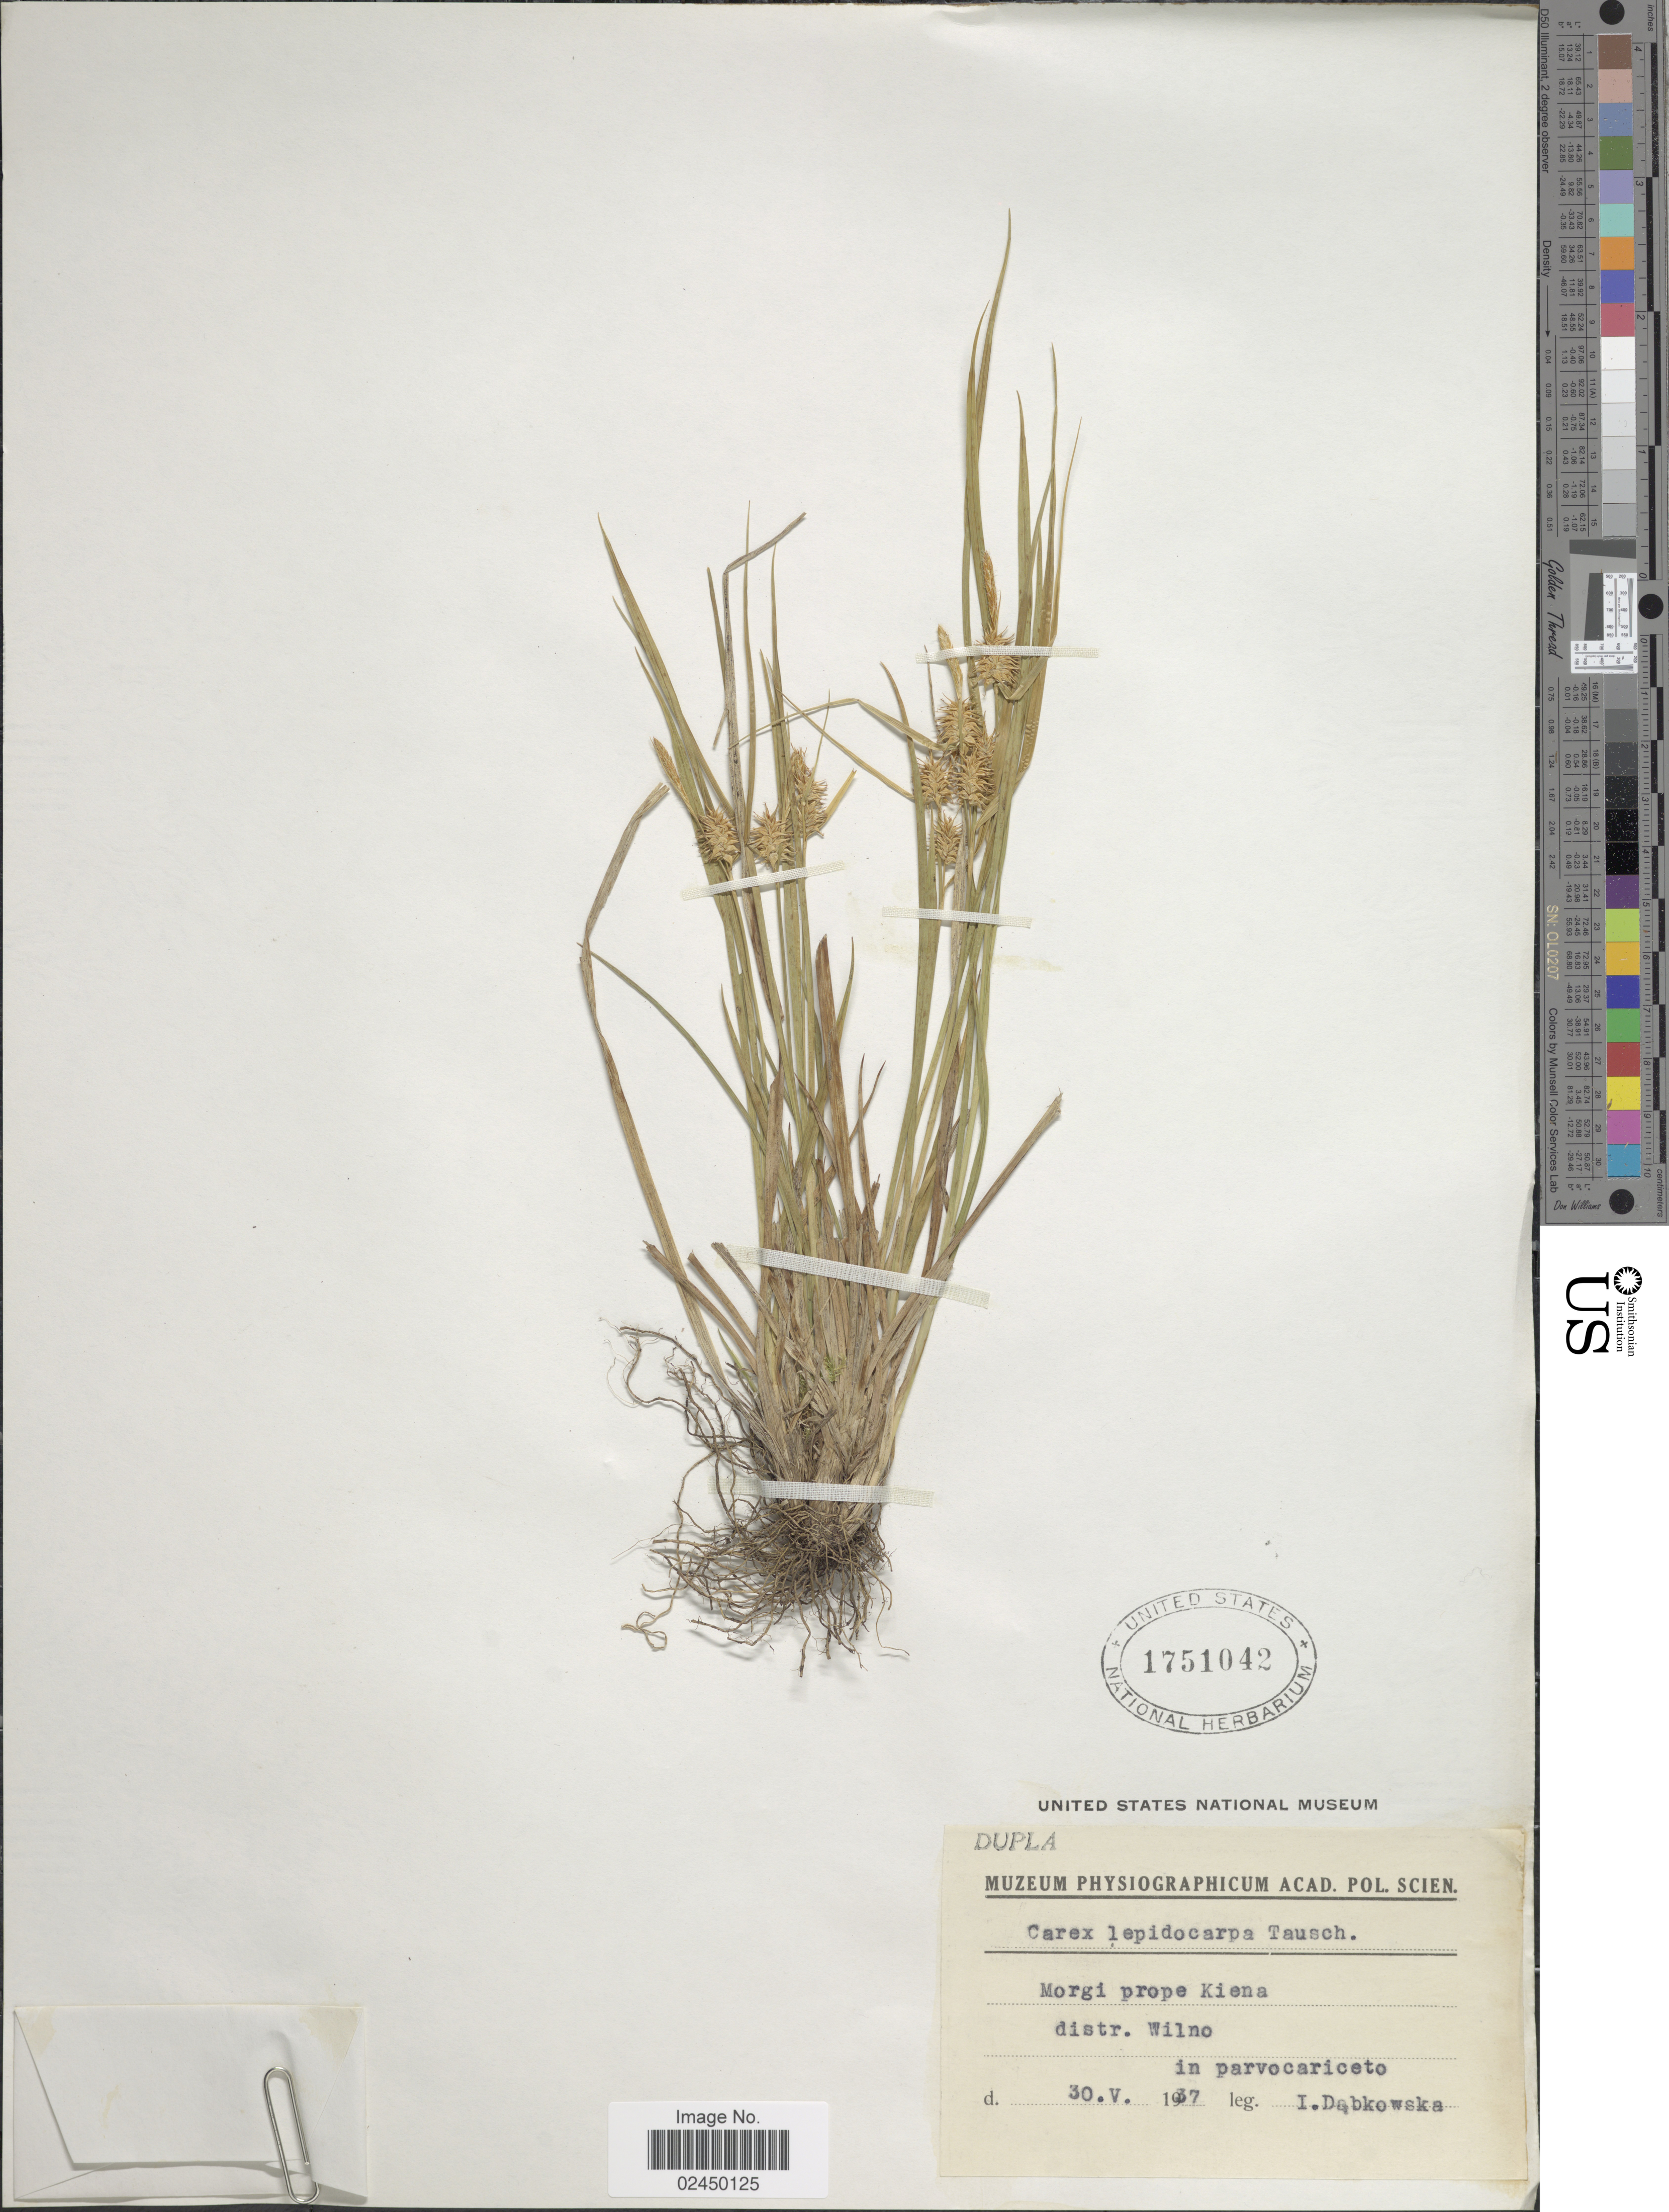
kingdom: Plantae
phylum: Tracheophyta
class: Liliopsida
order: Poales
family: Cyperaceae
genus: Carex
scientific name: Carex lepidocarpa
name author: Tausch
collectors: I. Dabkowska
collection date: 1937-05-30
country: Poland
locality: Morgi prope Kiena distr. Wilno in parvocariceto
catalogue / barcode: US 1751042